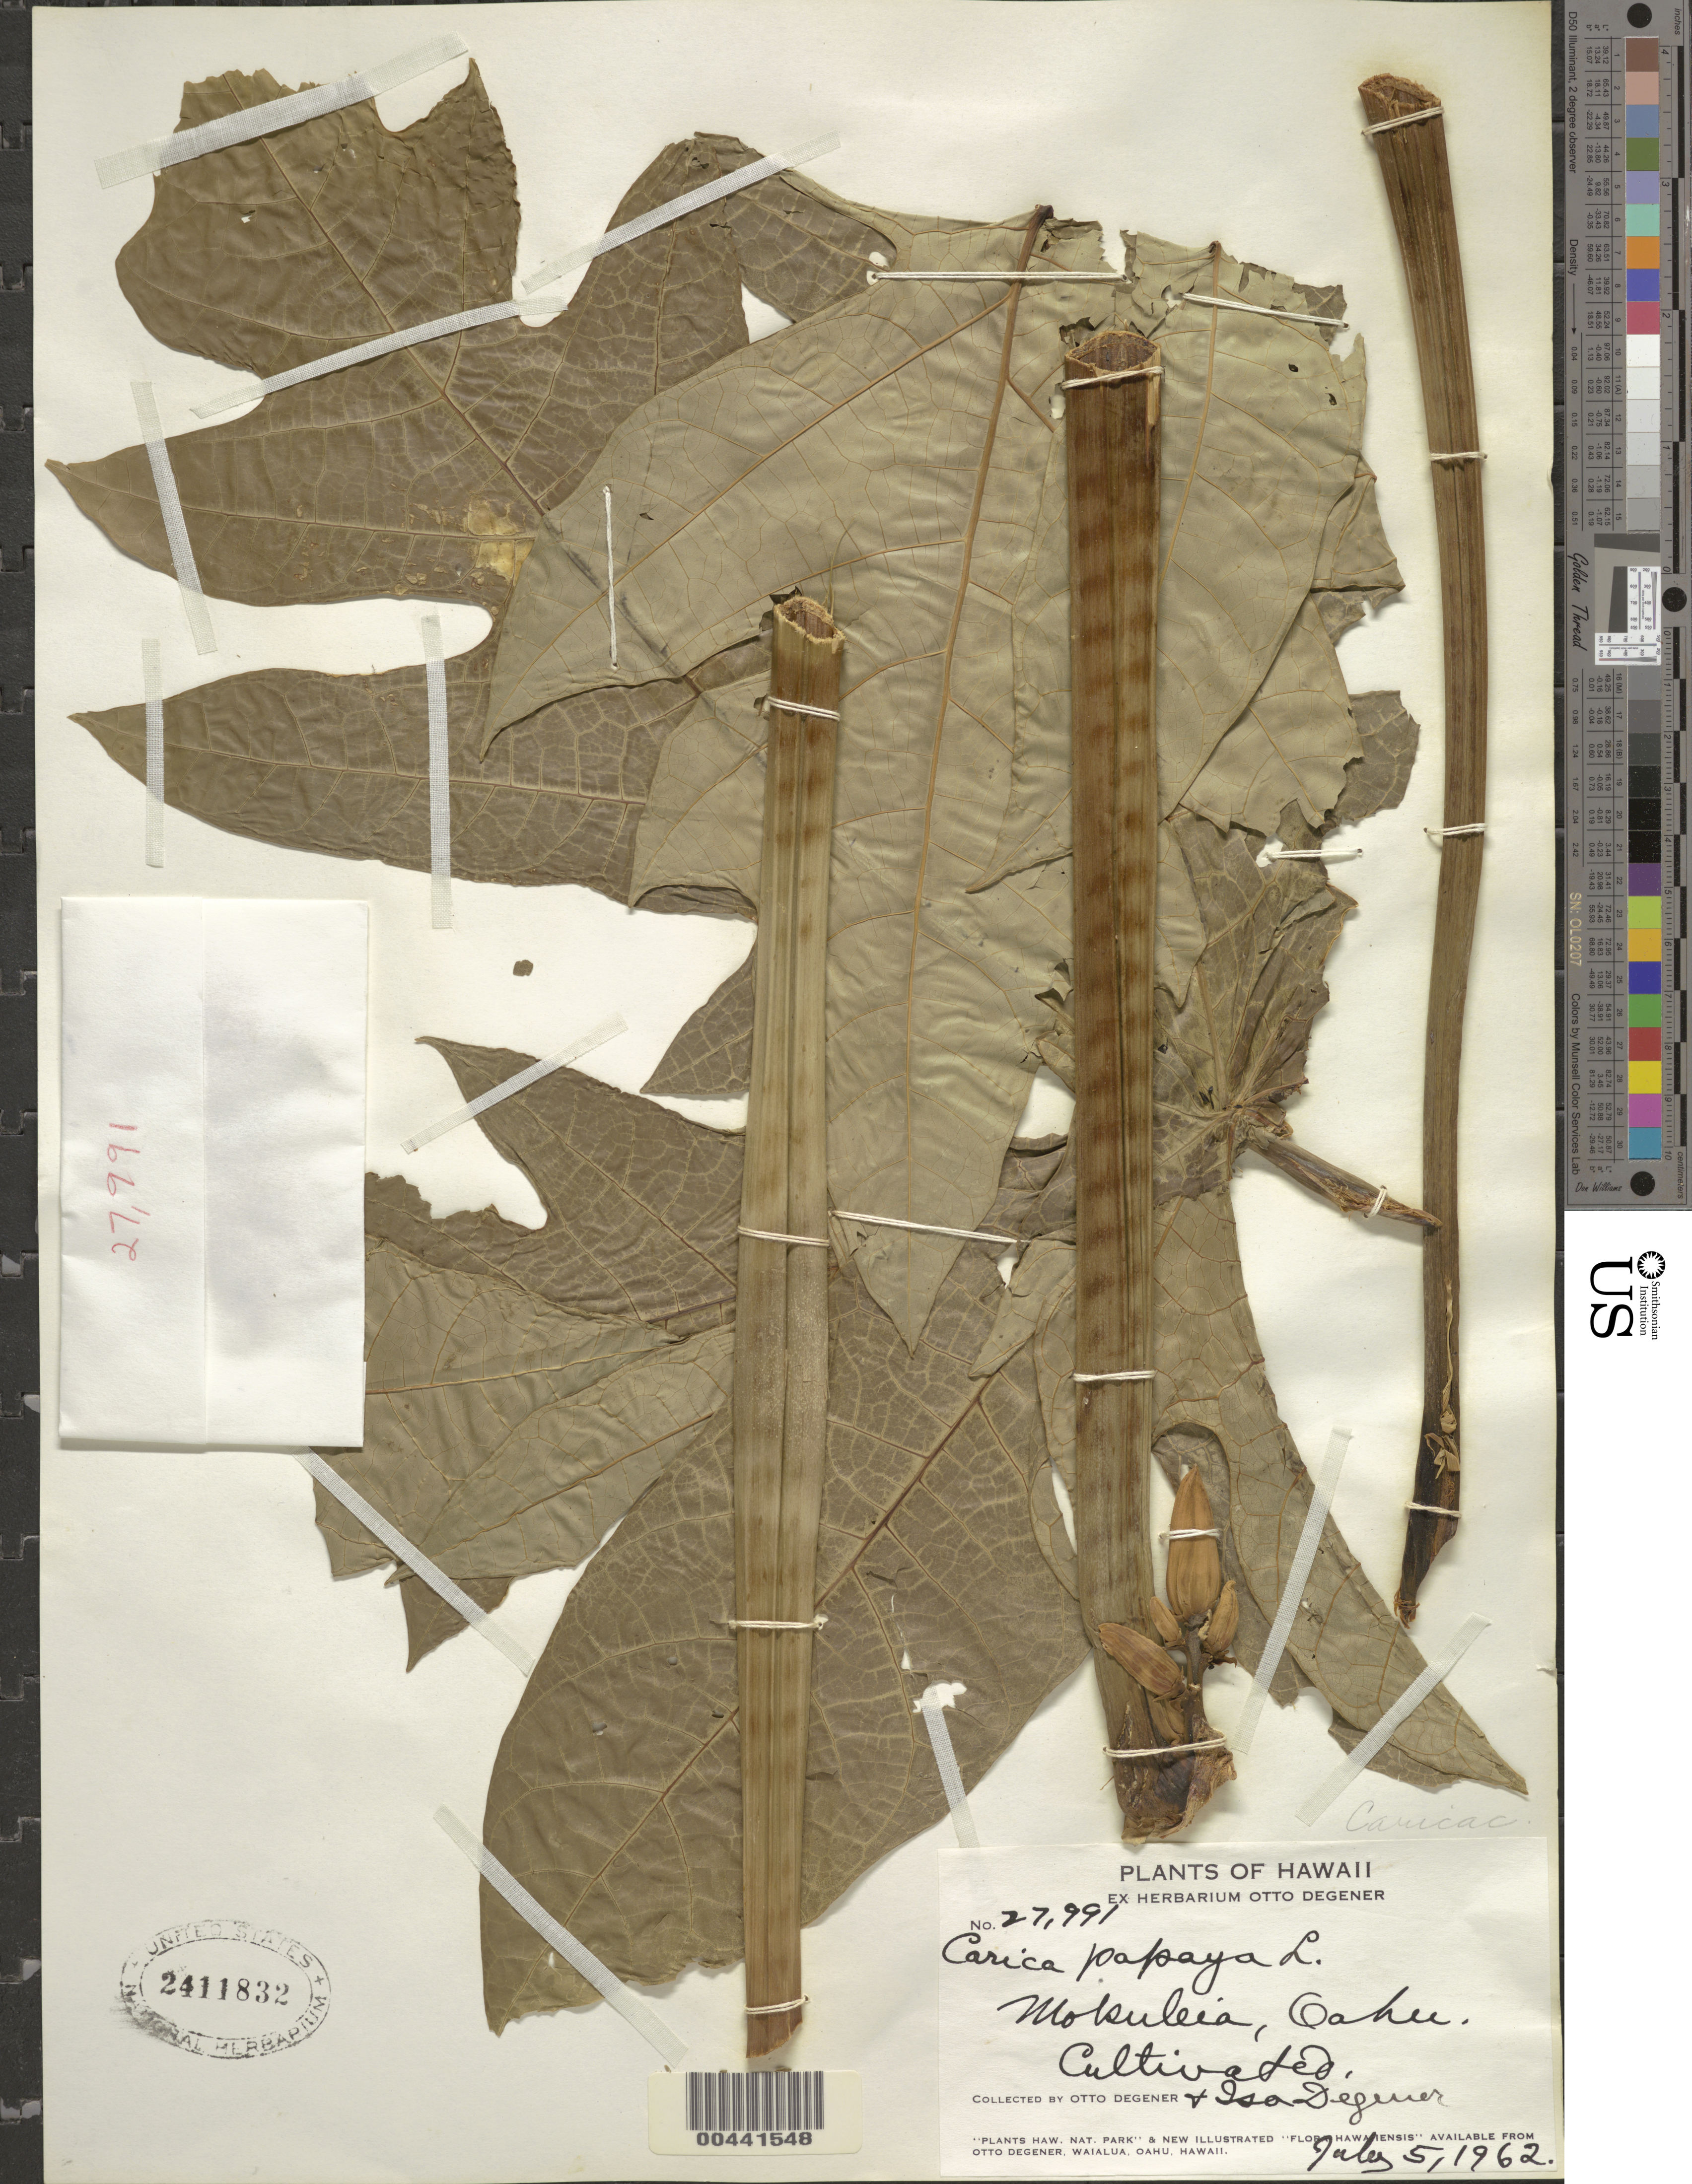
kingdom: Plantae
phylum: Tracheophyta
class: Magnoliopsida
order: Brassicales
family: Caricaceae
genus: Carica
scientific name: Carica papaya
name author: L.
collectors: O. Degener & I. Degener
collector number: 27991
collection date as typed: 5 Jul 1962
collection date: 1962-07-05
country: United States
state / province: Hawaii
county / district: Honolulu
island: Oahu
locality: Mokuleia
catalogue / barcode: US 2411832